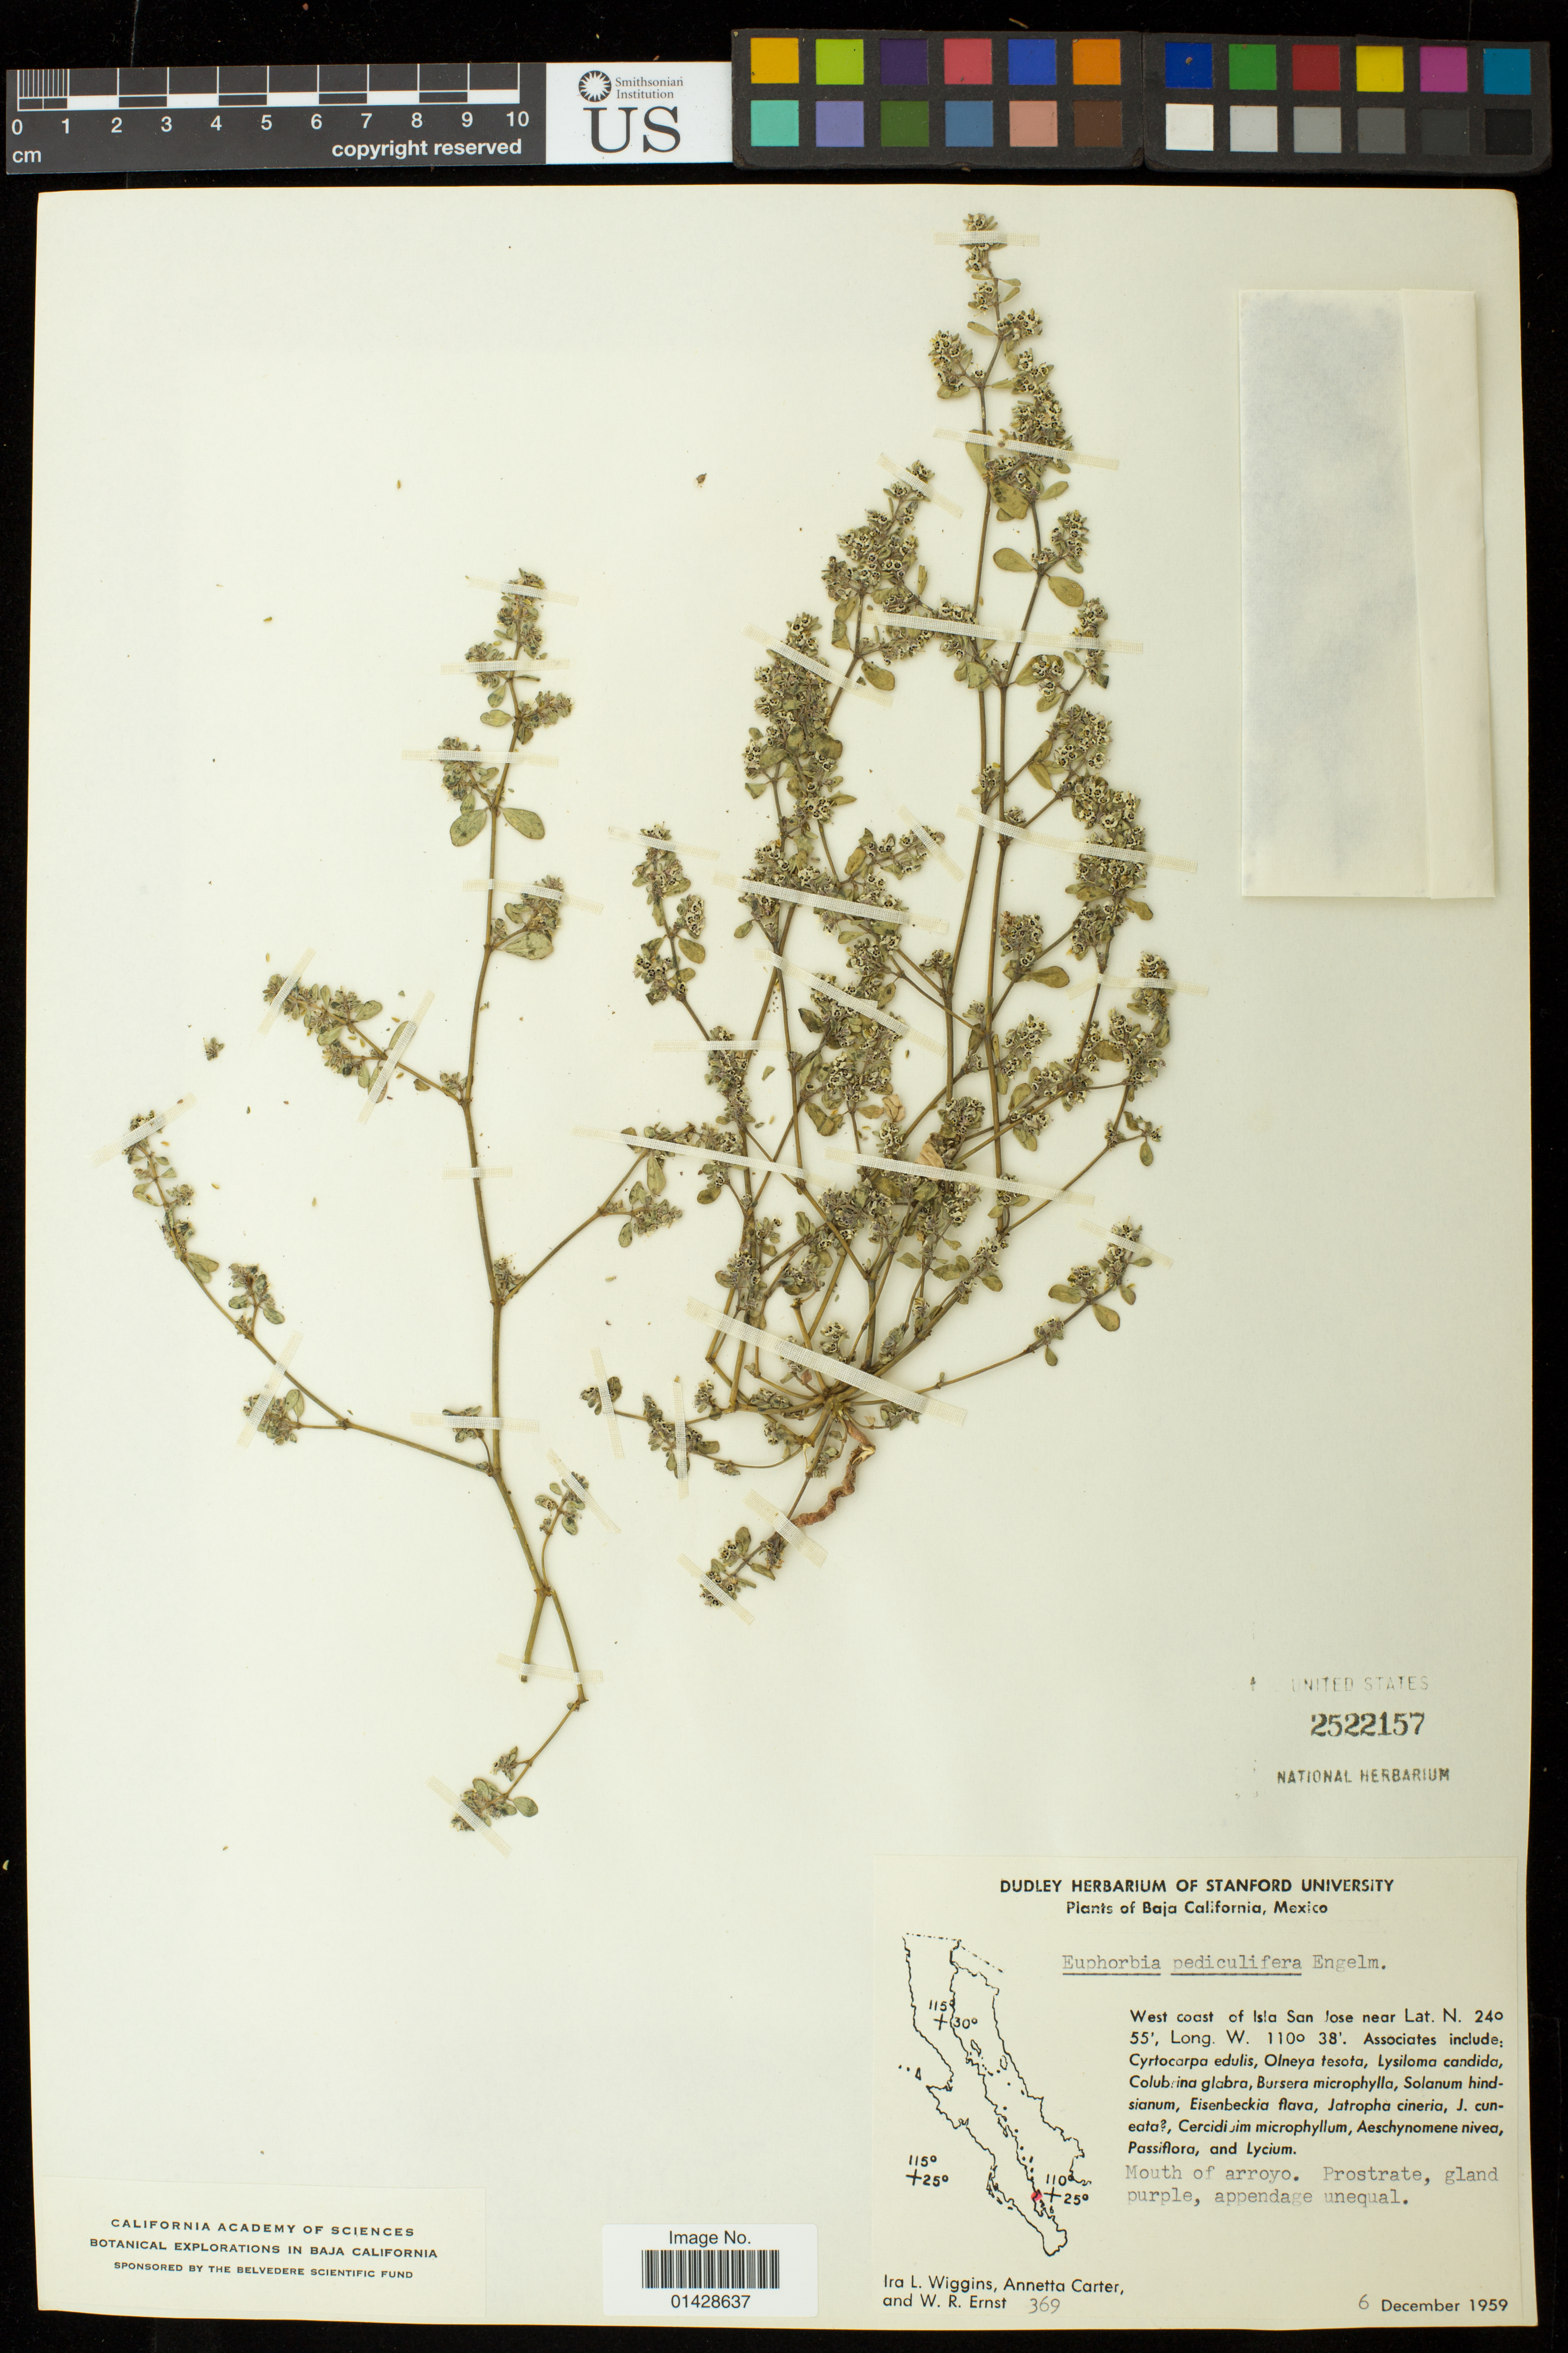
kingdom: Plantae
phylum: Tracheophyta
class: Magnoliopsida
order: Malpighiales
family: Euphorbiaceae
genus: Euphorbia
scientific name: Euphorbia pediculifera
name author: Engelm.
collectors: I. L. Wiggins, A. Carter & W. R. Ernst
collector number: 369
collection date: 1959-12-06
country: Mexico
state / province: Baja California Sur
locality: West coast of Isla San Jose; Mouth of arroyo.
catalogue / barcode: US 2522157